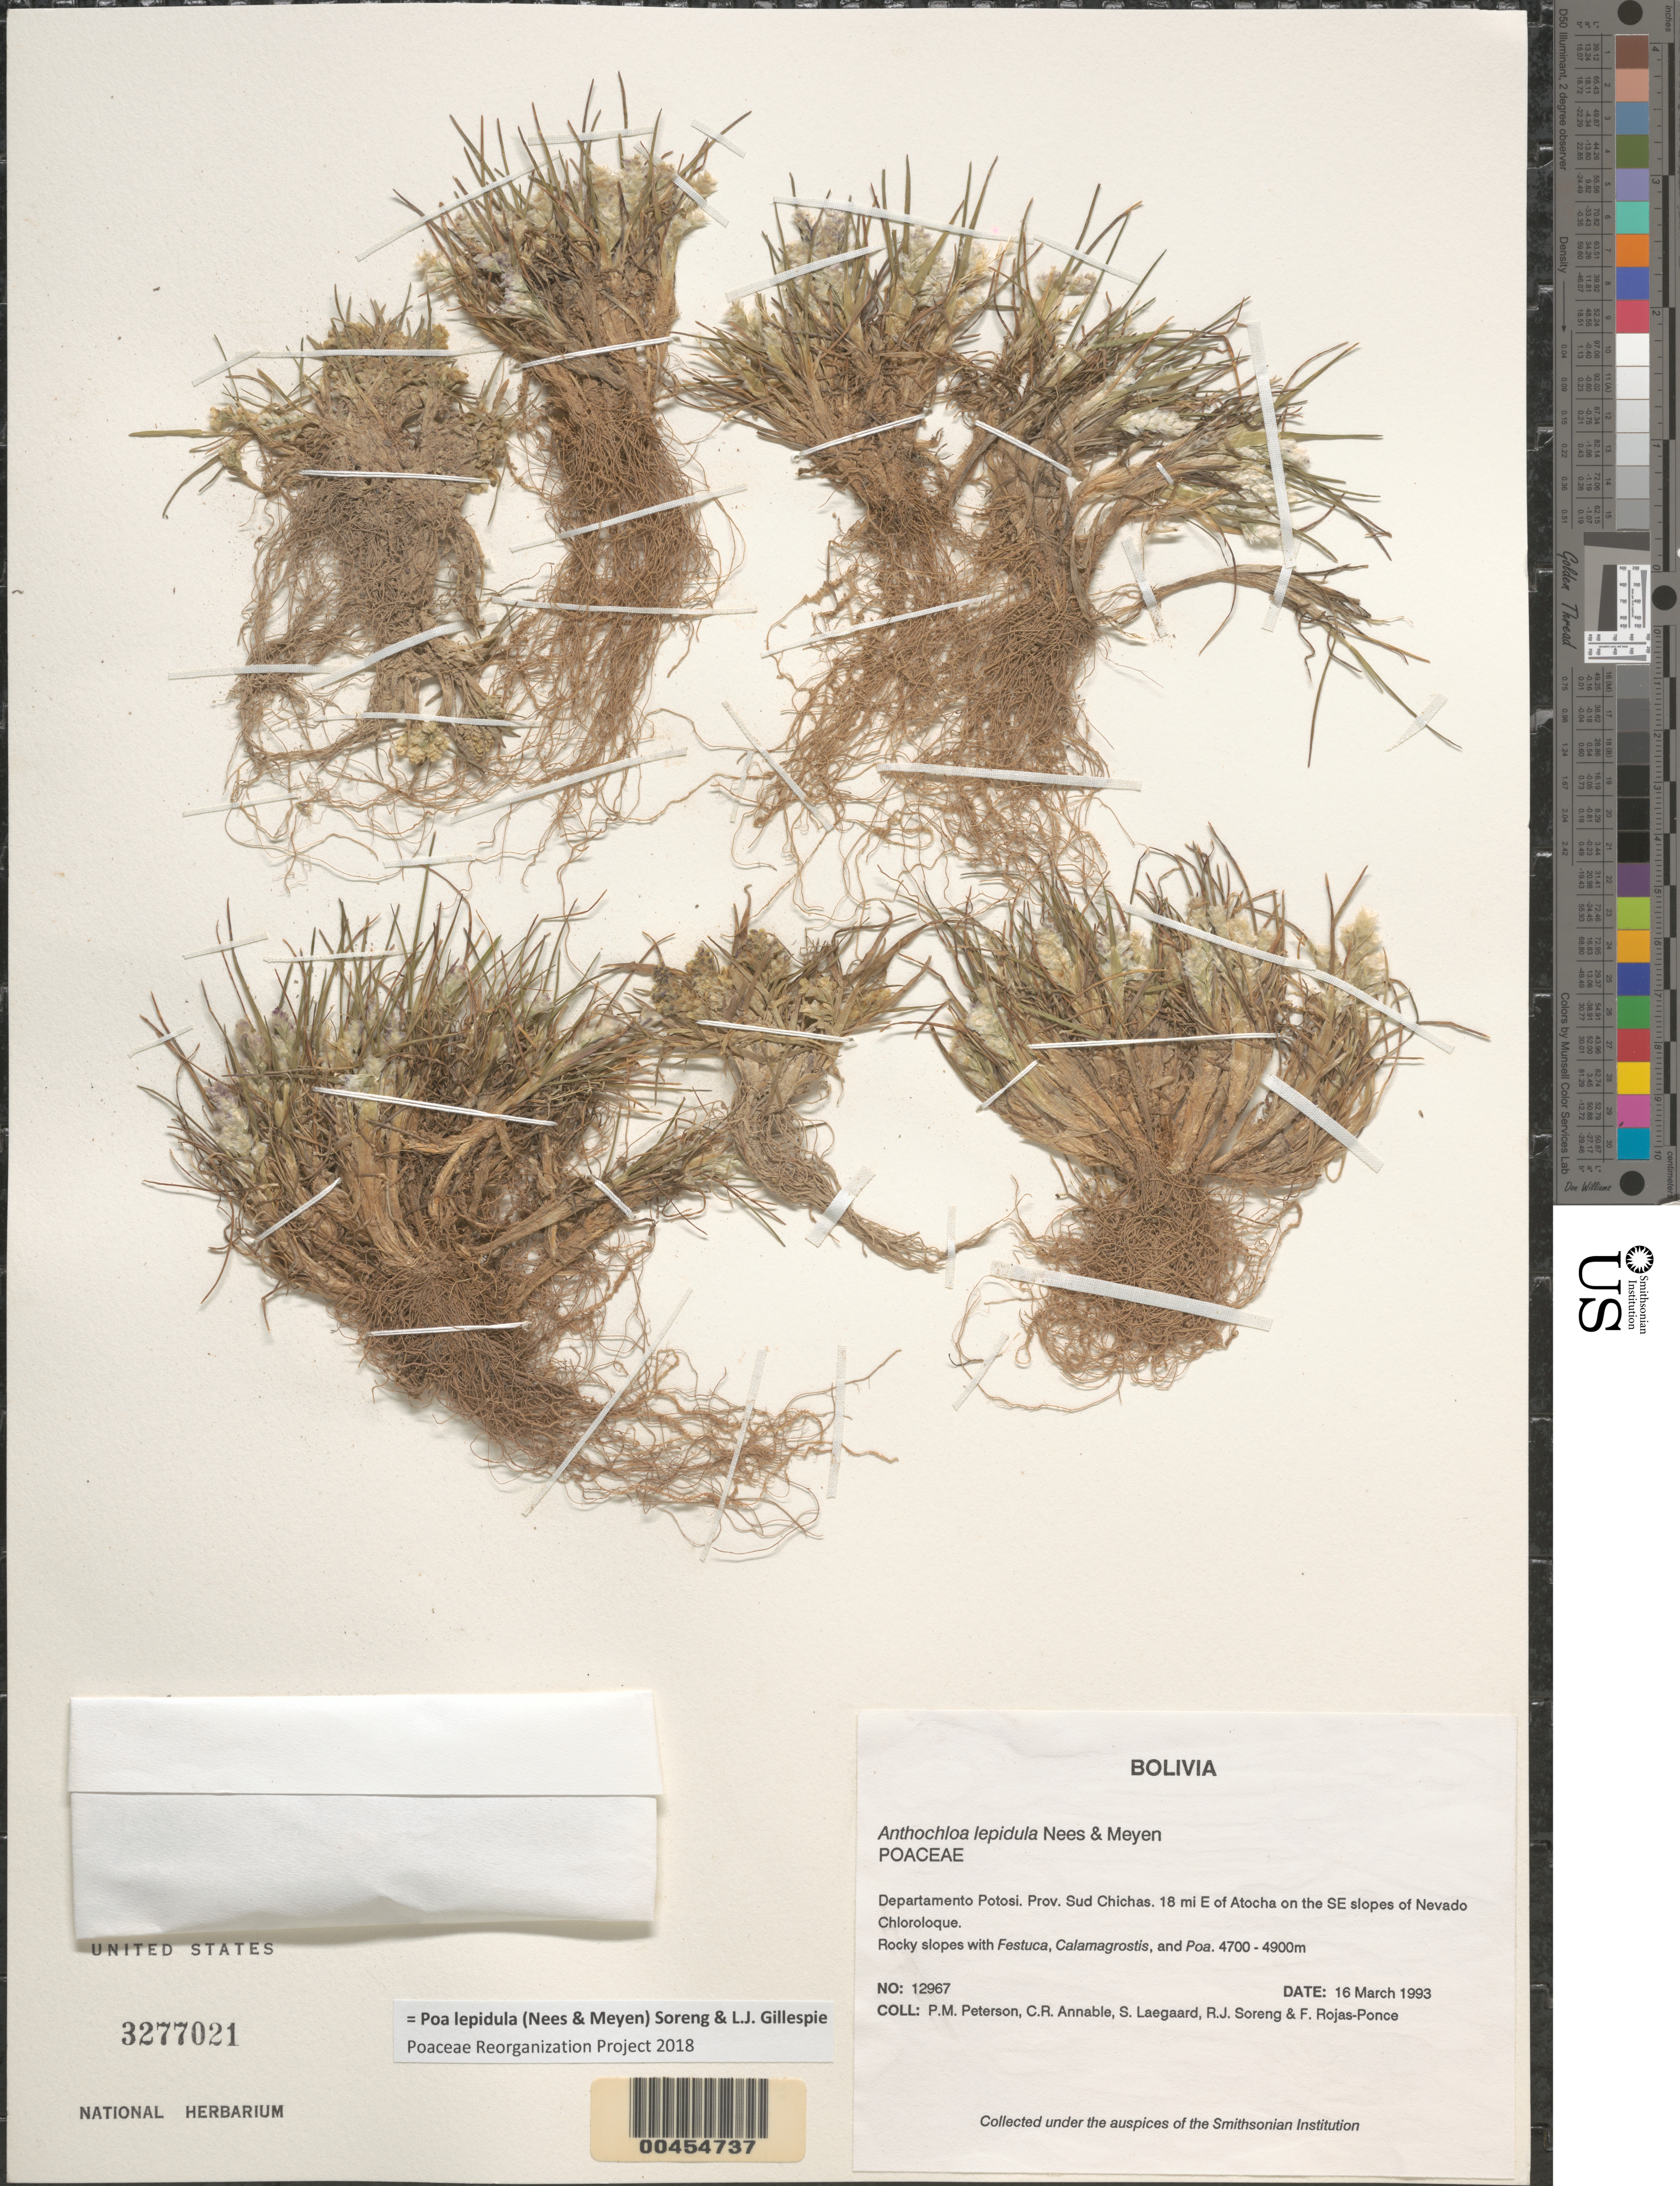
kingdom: Plantae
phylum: Tracheophyta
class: Liliopsida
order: Poales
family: Poaceae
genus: Poa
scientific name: Poa lepidula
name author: (Nees & Meyen) Soreng & L.J. Gillespie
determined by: Poaceae Reorganization Project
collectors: P. M. Peterson, C. R. Annable, S. Lægaard, R. J. Soreng & F. Rojas-Ponce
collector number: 12967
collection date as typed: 16 Mar 1993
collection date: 1993-03-16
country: Bolivia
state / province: Potosí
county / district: Sud Chichas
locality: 18 mi E of Atocha on the SE slopes of Nevada Chloroloque.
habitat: Rocky slopes with Festuca, Calamagrostis, and Poa.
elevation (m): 4700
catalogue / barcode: US 3277021